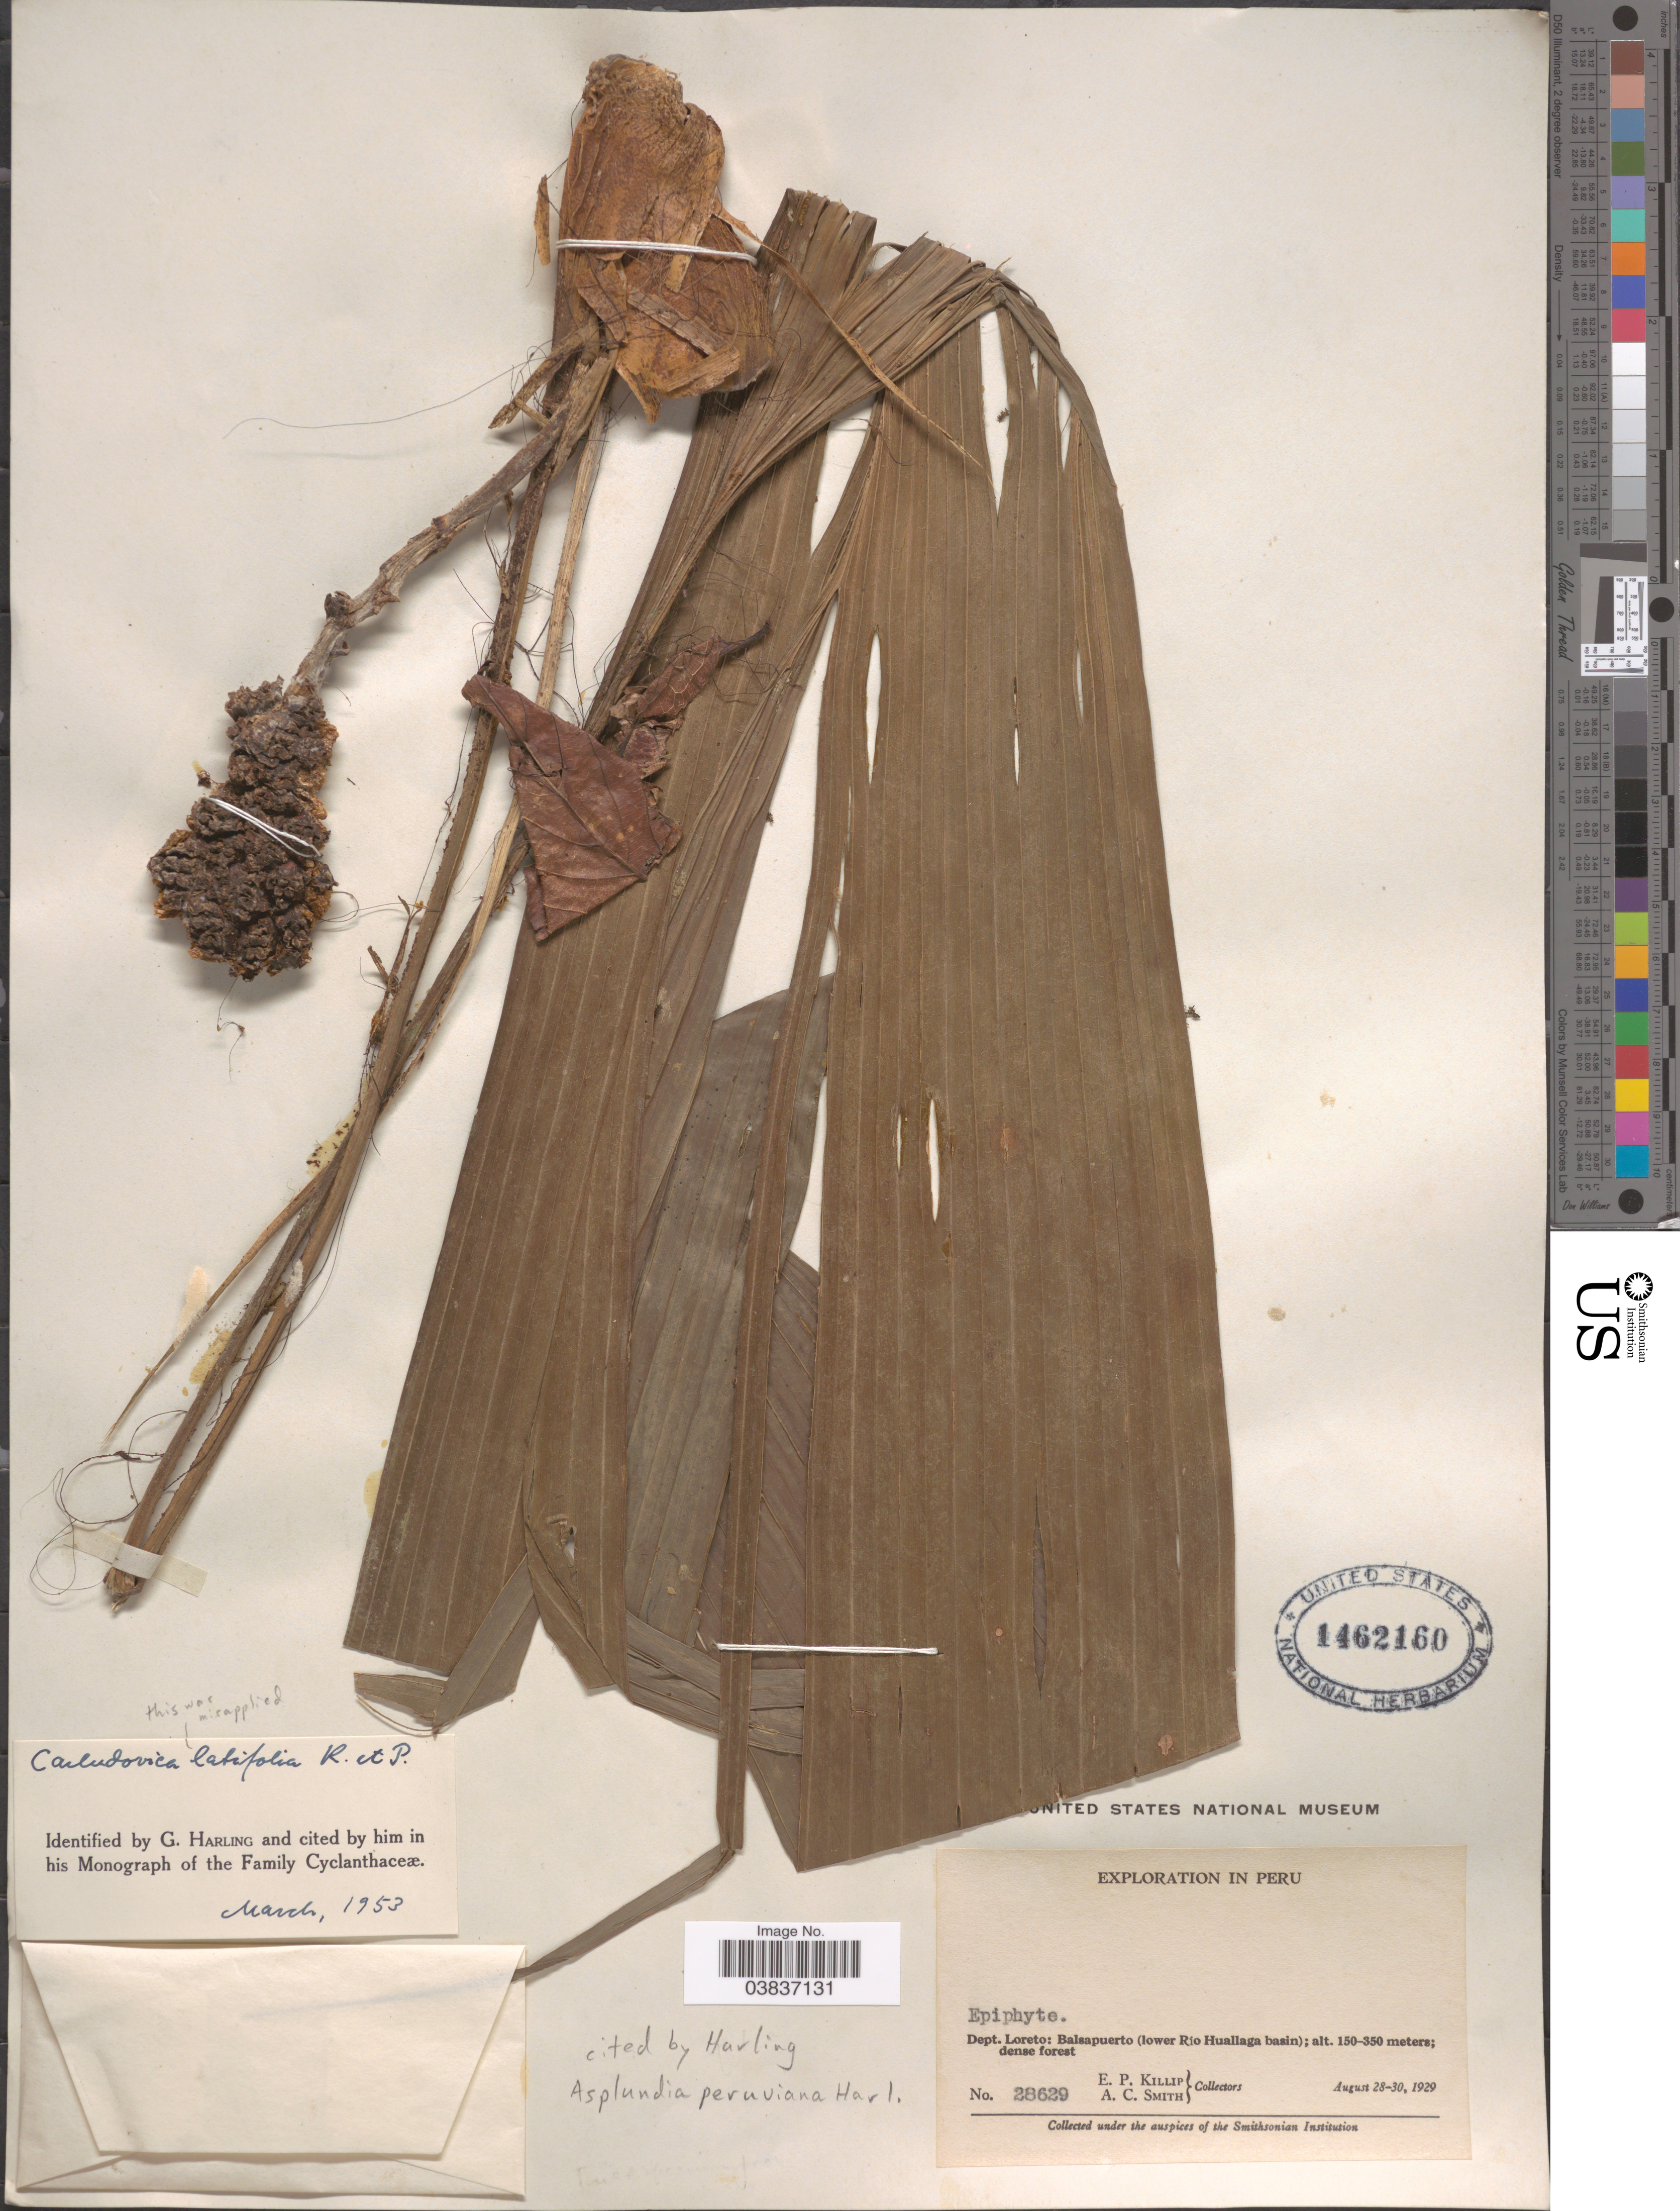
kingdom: Plantae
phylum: Tracheophyta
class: Liliopsida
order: Pandanales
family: Cyclanthaceae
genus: Asplundia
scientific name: Asplundia peruviana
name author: Harling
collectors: E. P. Killip & A. C. Smith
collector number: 28629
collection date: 1929-08-28/1929-08-30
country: Peru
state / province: Loreto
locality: Dept. Loreto: Balsapuerto (lower Río Huallaga basin).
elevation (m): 150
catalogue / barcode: US 1462160